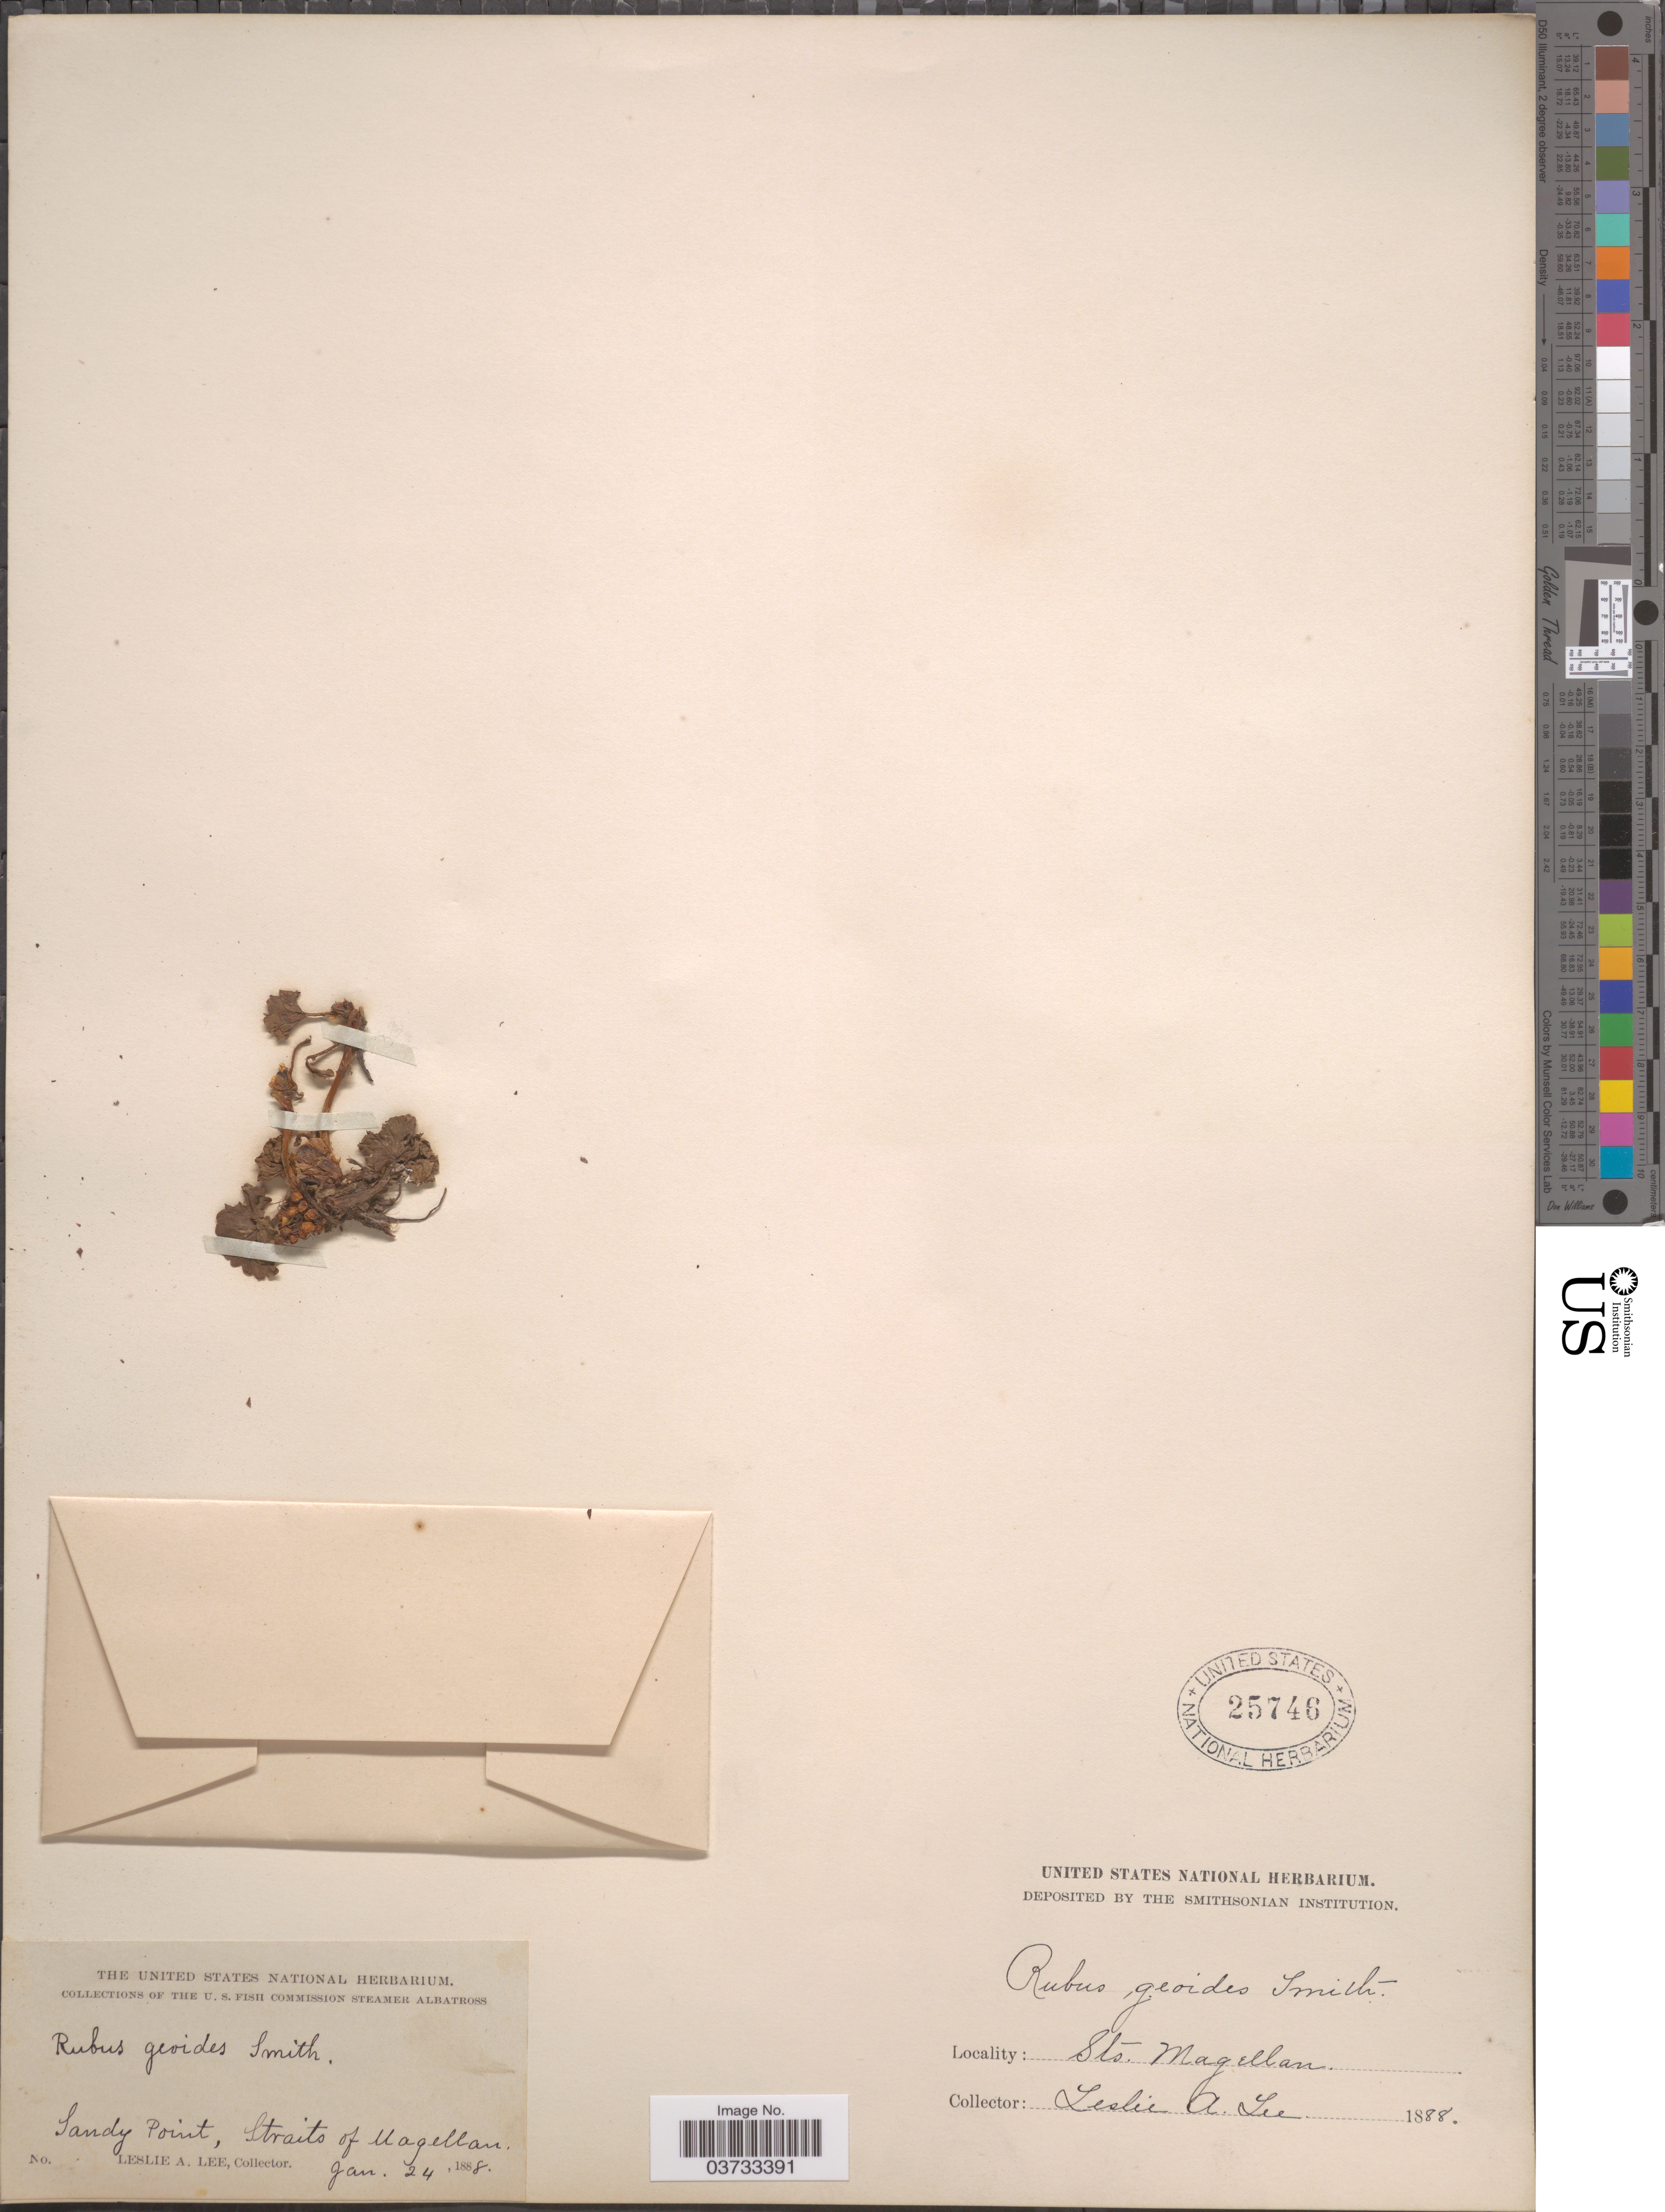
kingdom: Plantae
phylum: Tracheophyta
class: Magnoliopsida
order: Rosales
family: Rosaceae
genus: Rubus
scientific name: Rubus geoides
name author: Sm.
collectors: L. Lee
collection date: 1888-01-24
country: Chile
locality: Sandy Point, Straits of Magellan.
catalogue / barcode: US 25746